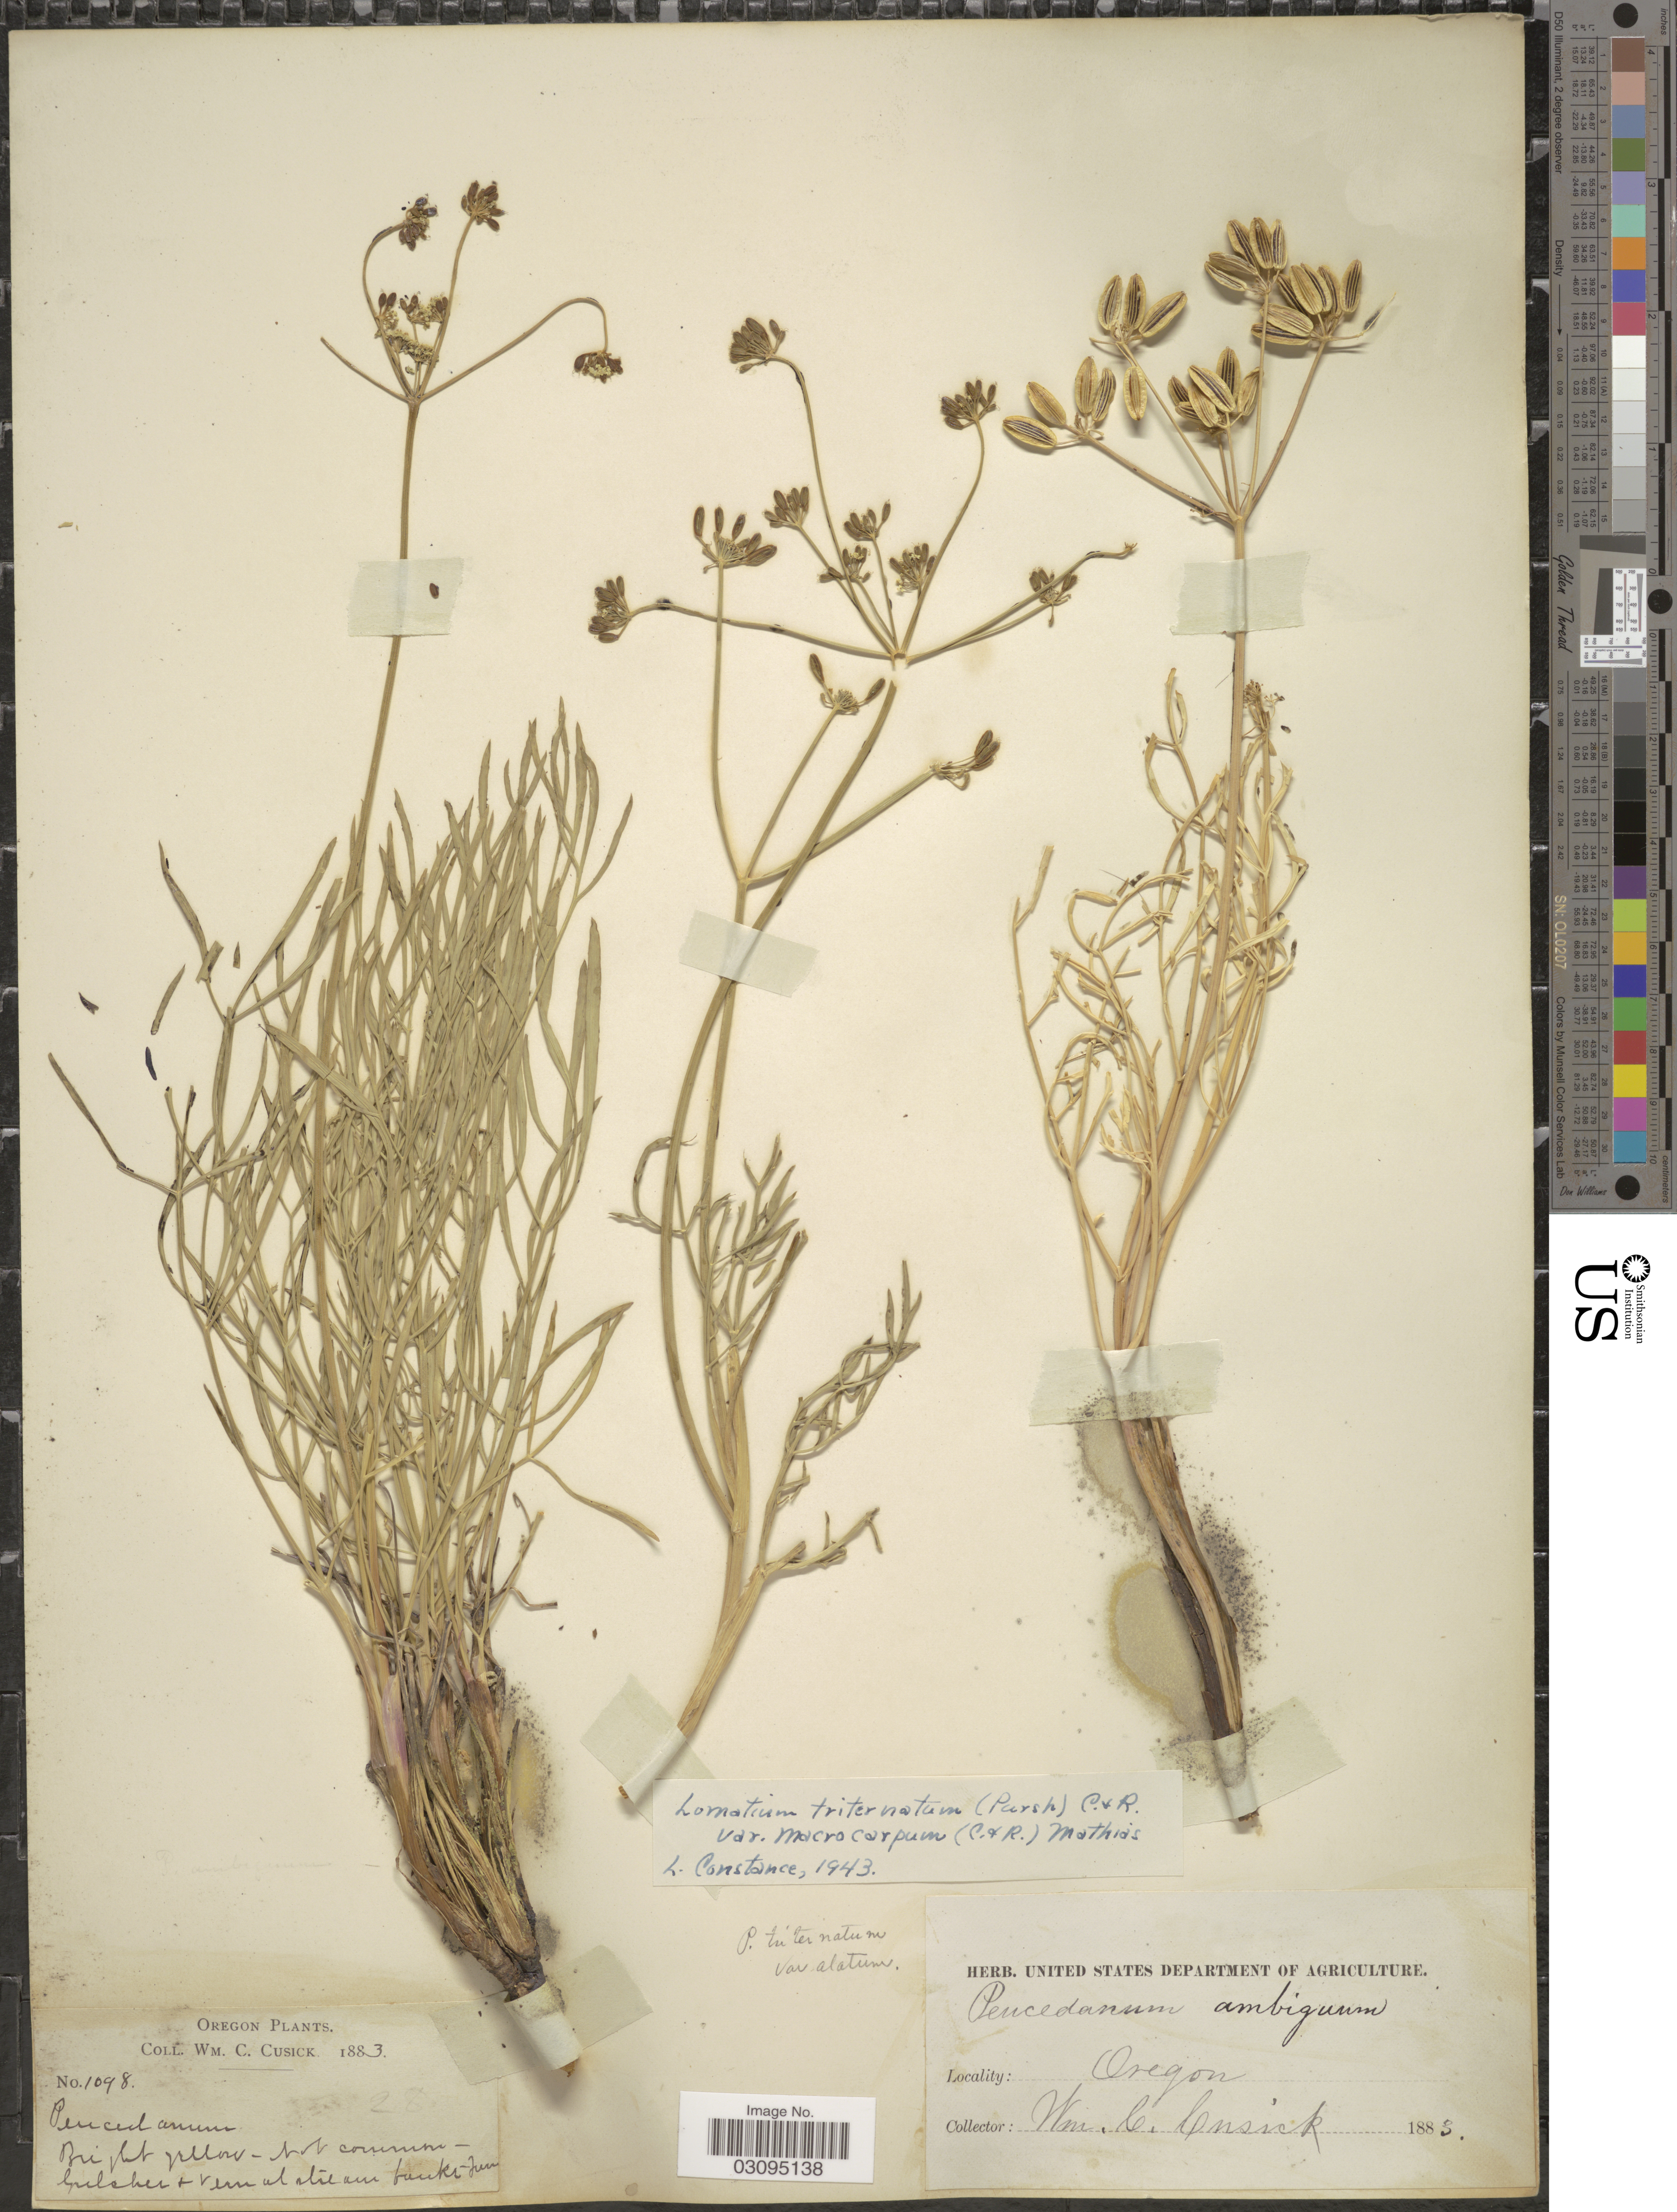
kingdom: Plantae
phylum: Tracheophyta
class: Magnoliopsida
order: Apiales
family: Apiaceae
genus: Lomatium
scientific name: Lomatium triternatum var. macrocarpum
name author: (J.M. Coult. & Rose) Mathias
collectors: W. C. Cusick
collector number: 1098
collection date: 1883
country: United States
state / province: Oregon